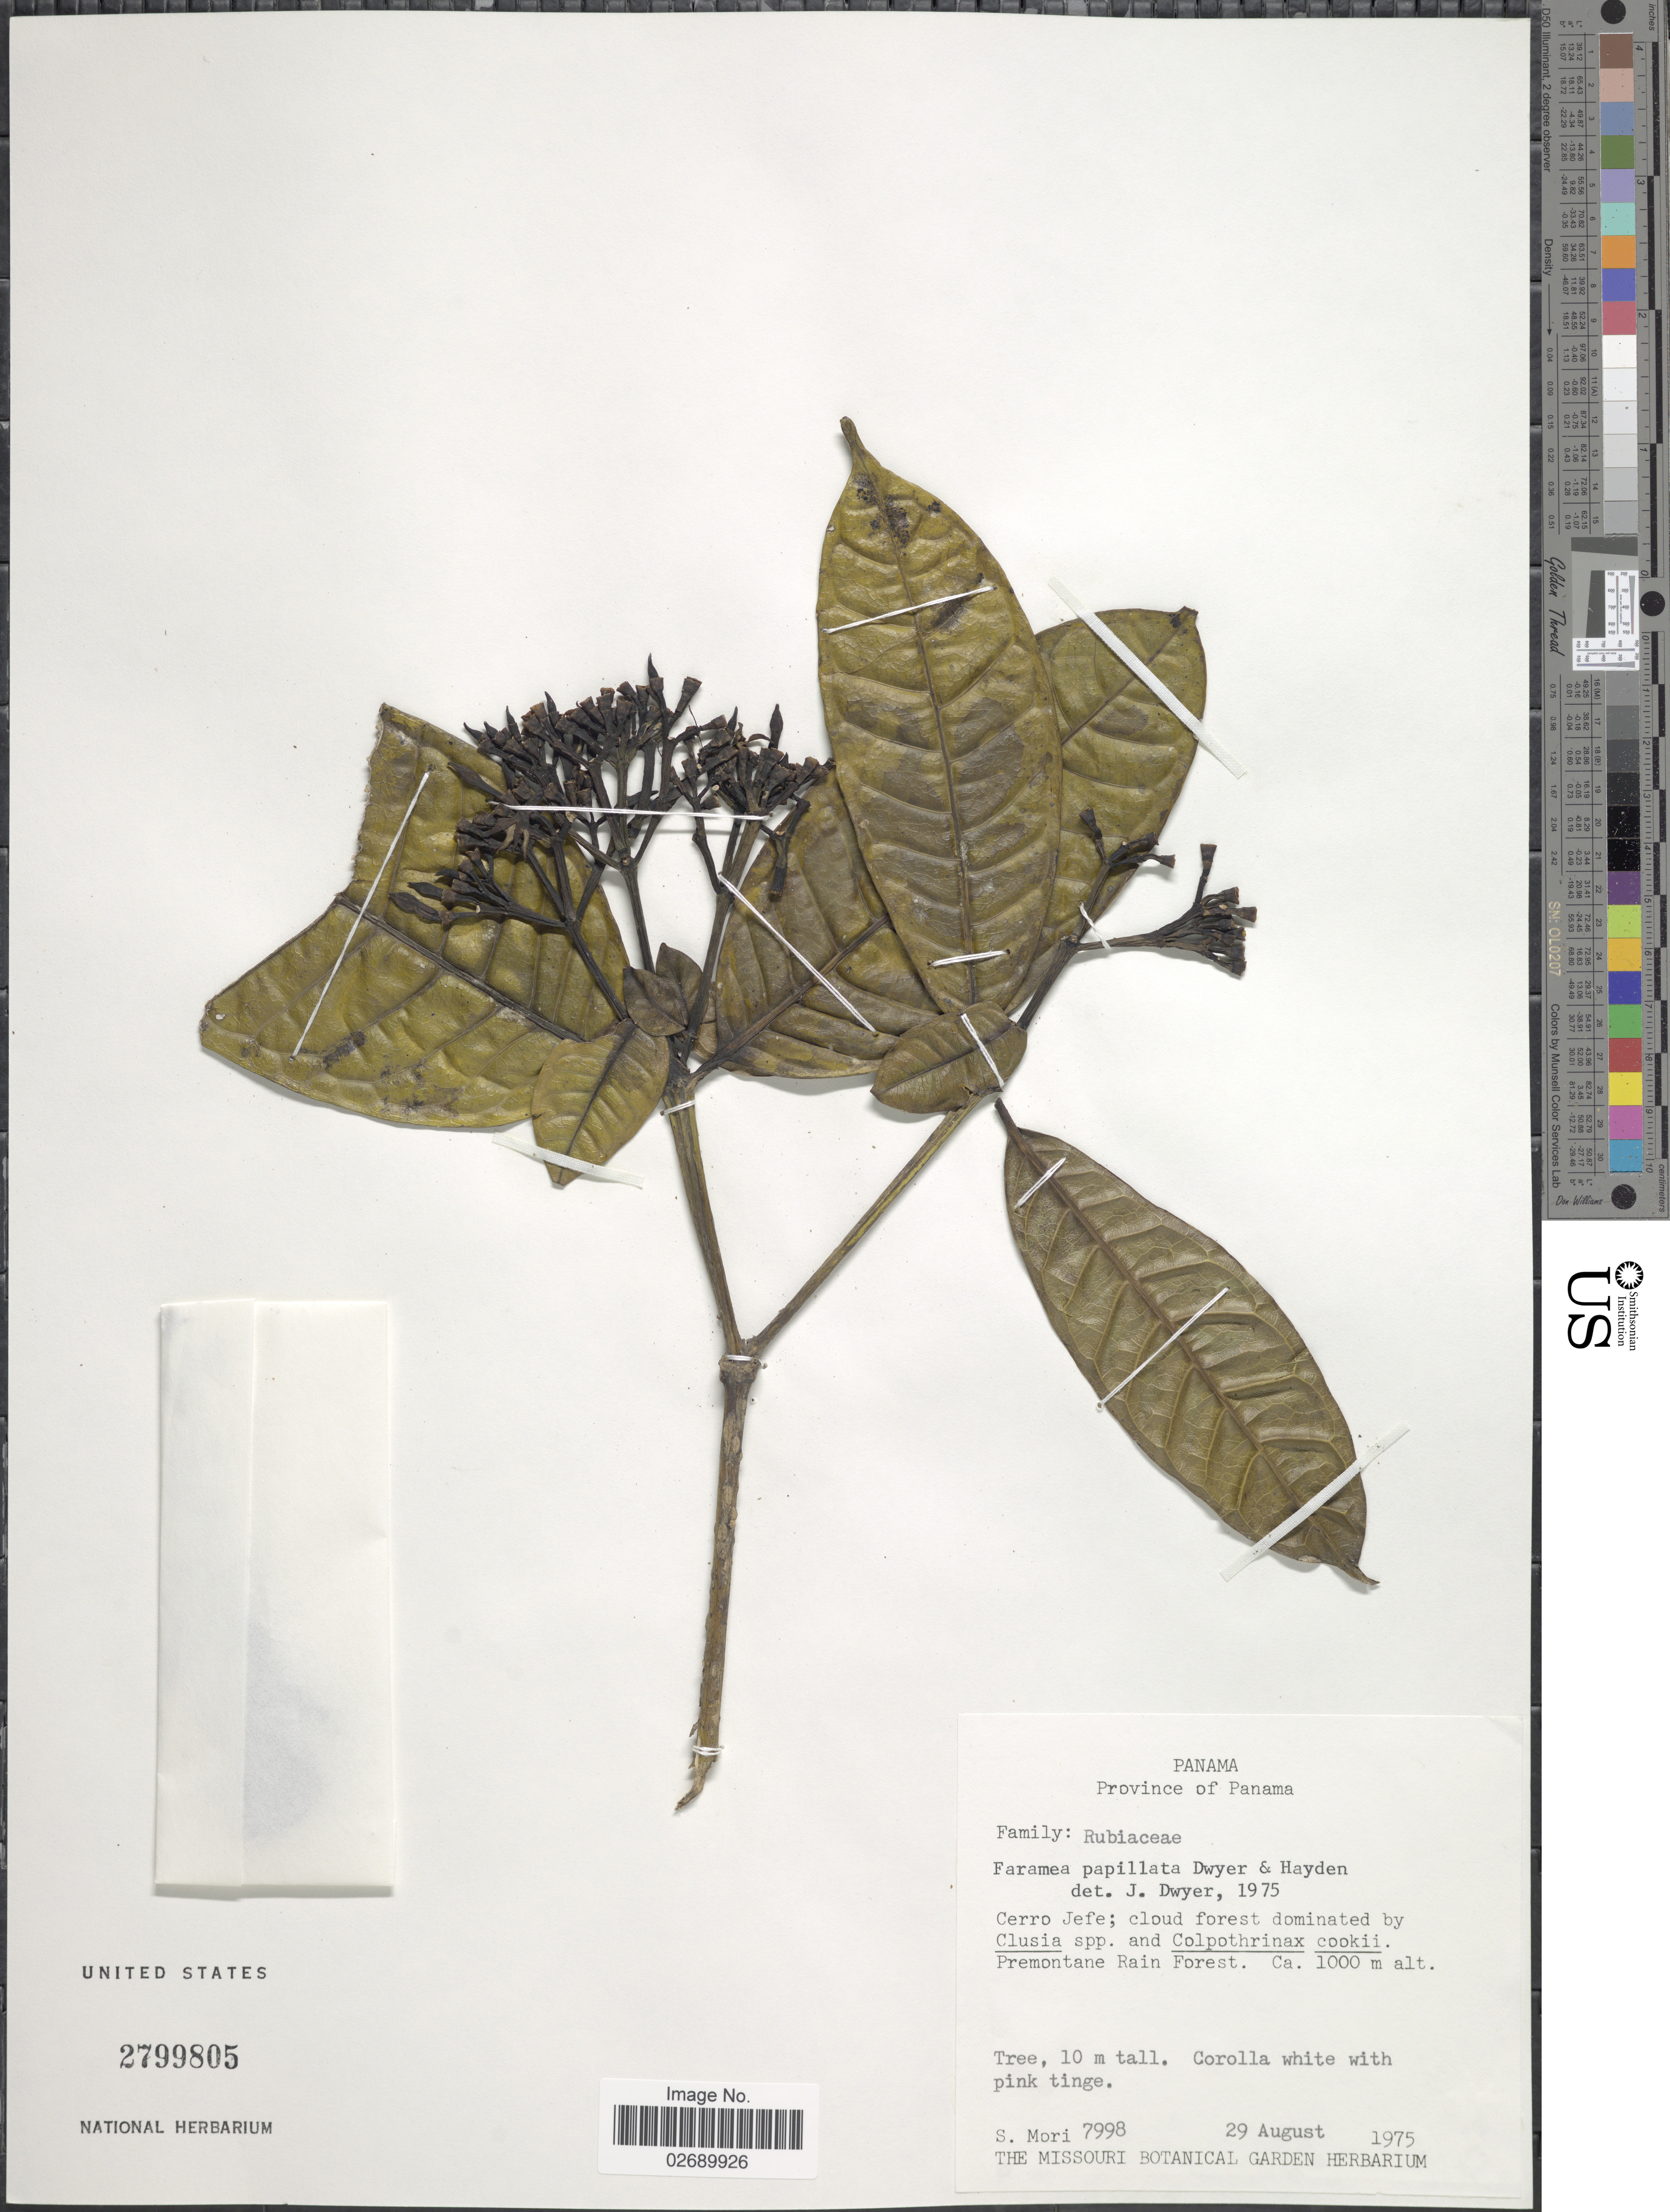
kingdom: Plantae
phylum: Tracheophyta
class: Magnoliopsida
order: Gentianales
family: Rubiaceae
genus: Faramea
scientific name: Faramea papillata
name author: Dwyer & M.V. Hayden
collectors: S. Mori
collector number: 7998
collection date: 1975-08-29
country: Panama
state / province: Panamá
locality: Cerro Jefe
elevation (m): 1000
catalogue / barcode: US 2799805